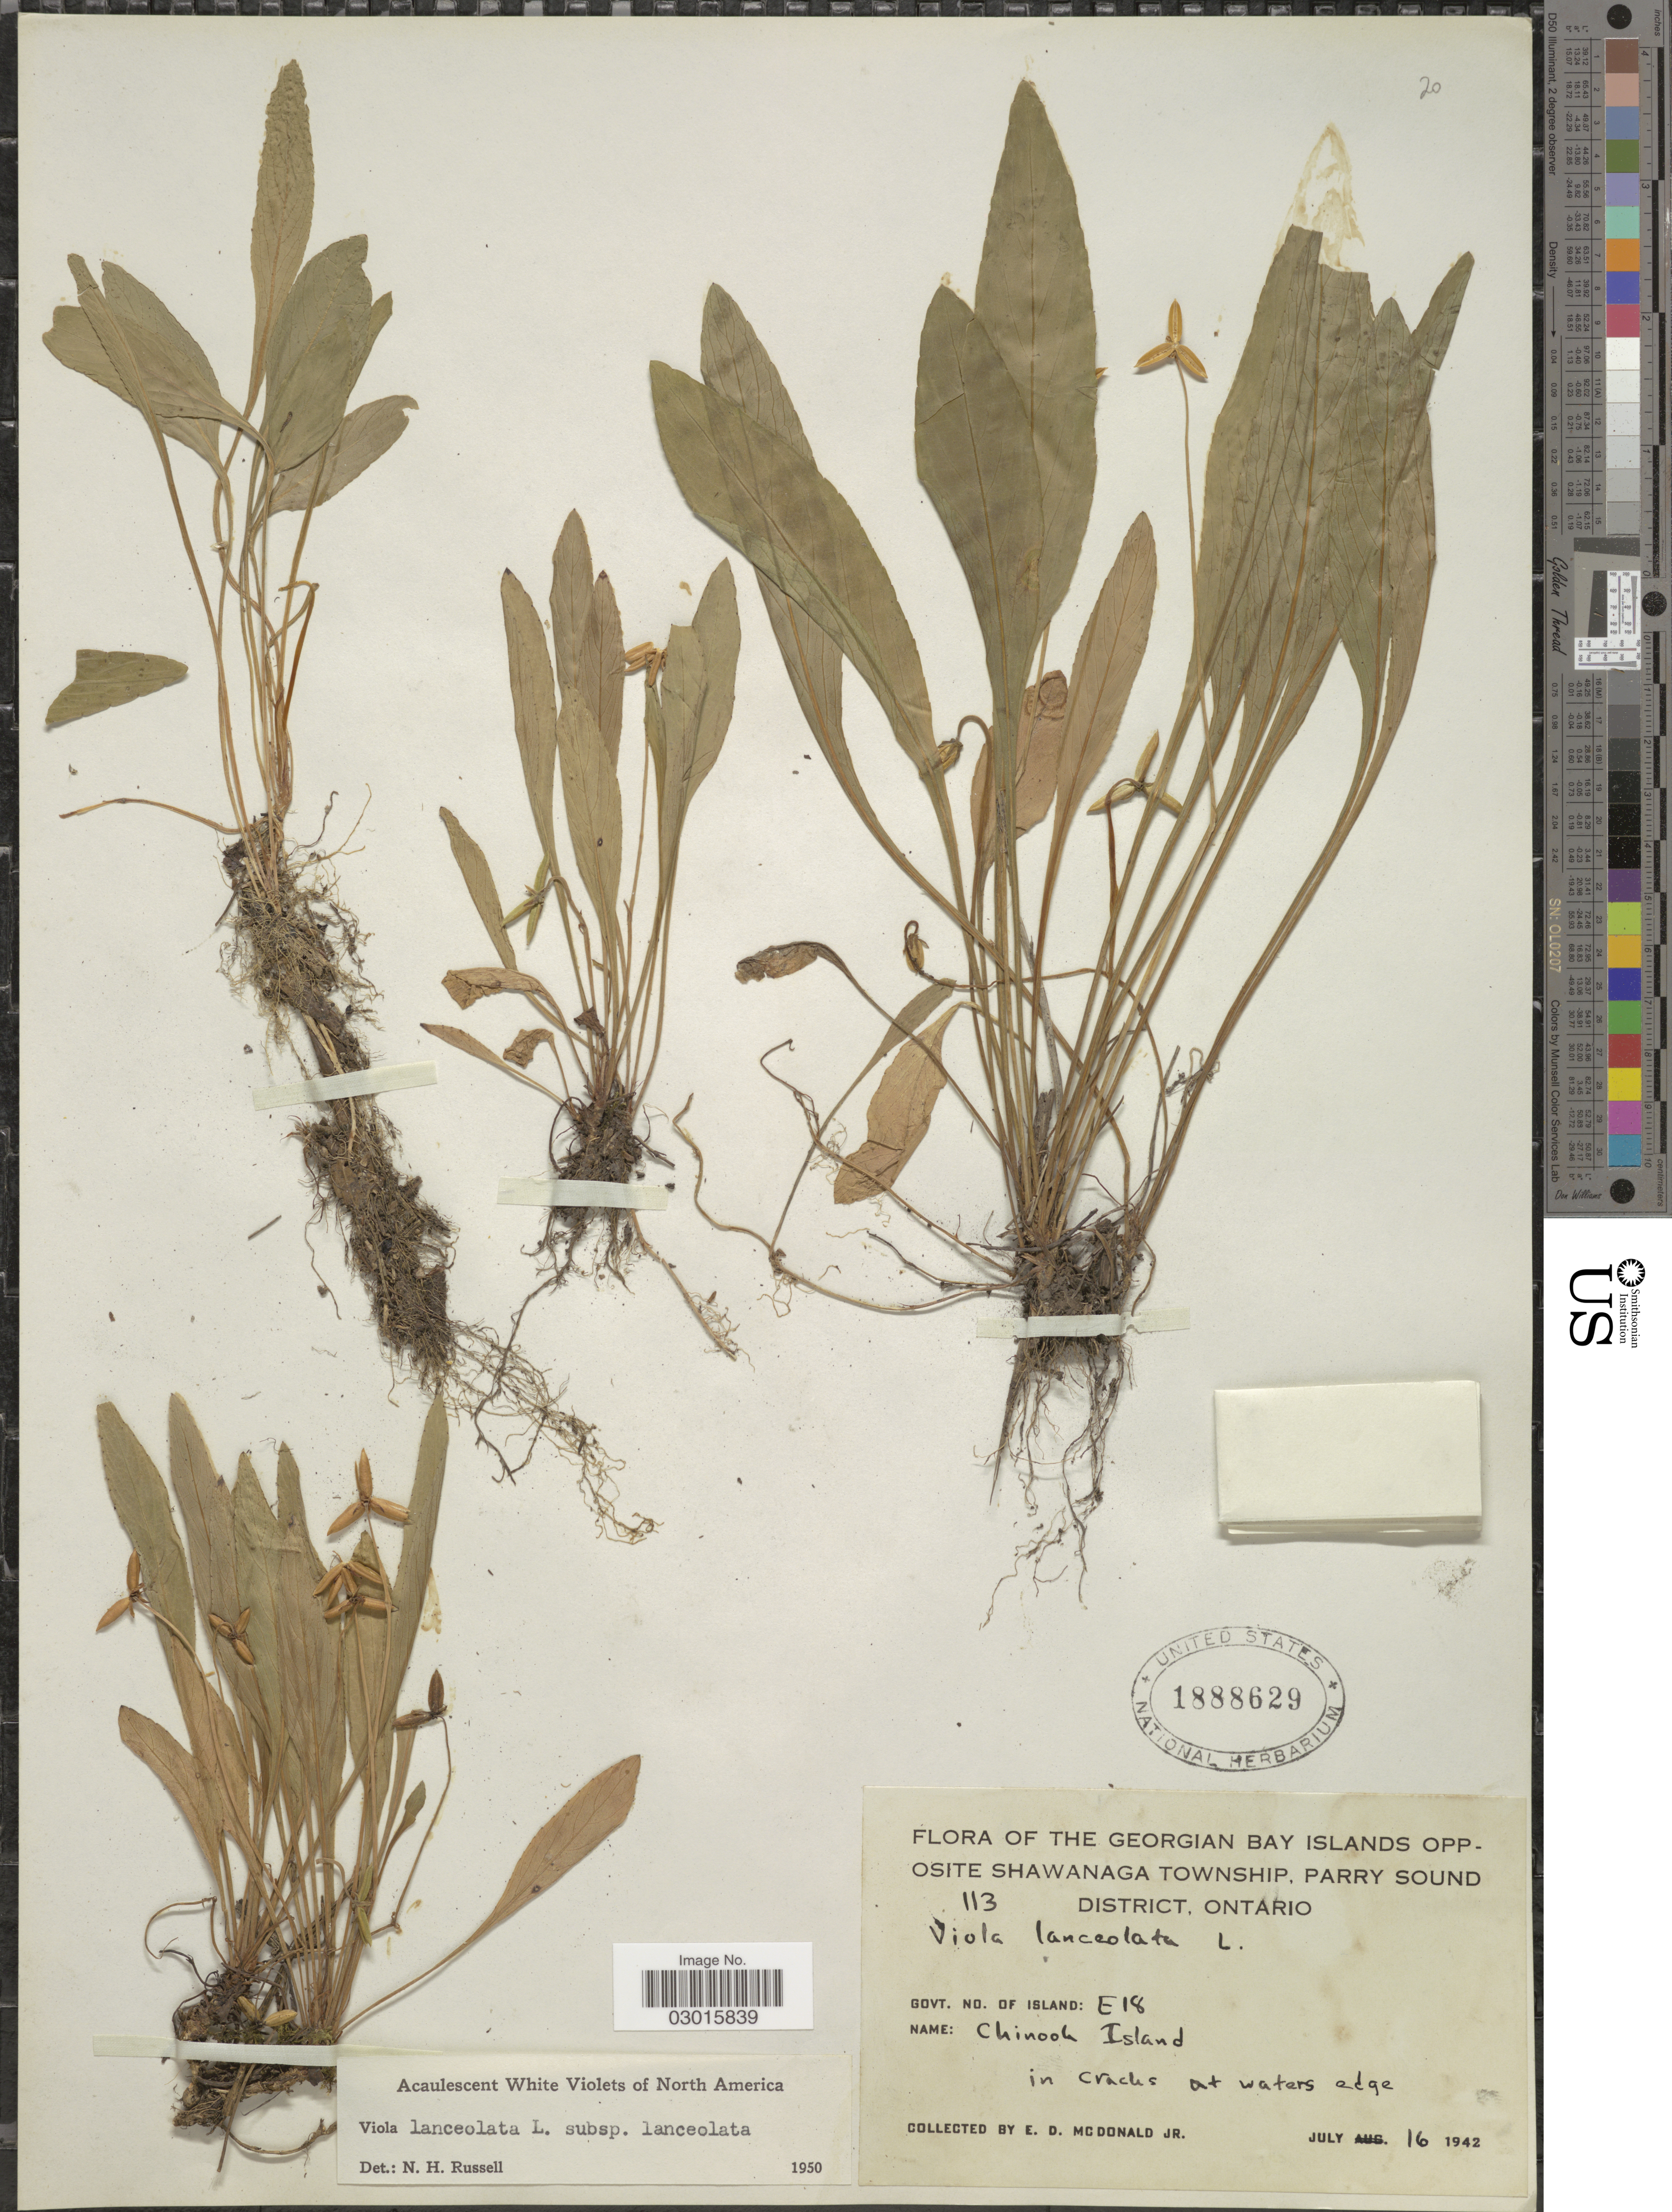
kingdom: Plantae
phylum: Tracheophyta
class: Magnoliopsida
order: Malpighiales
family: Violaceae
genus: Viola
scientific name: Viola lanceolata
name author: L.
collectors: E. D. McDonald Jr.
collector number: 113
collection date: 1942-07-16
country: Canada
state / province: Ontario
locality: The Georgian Bay Islands opposite Shawanaga township, Parry Sound District. Govt. No. of Island: E18.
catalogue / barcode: US 1888629